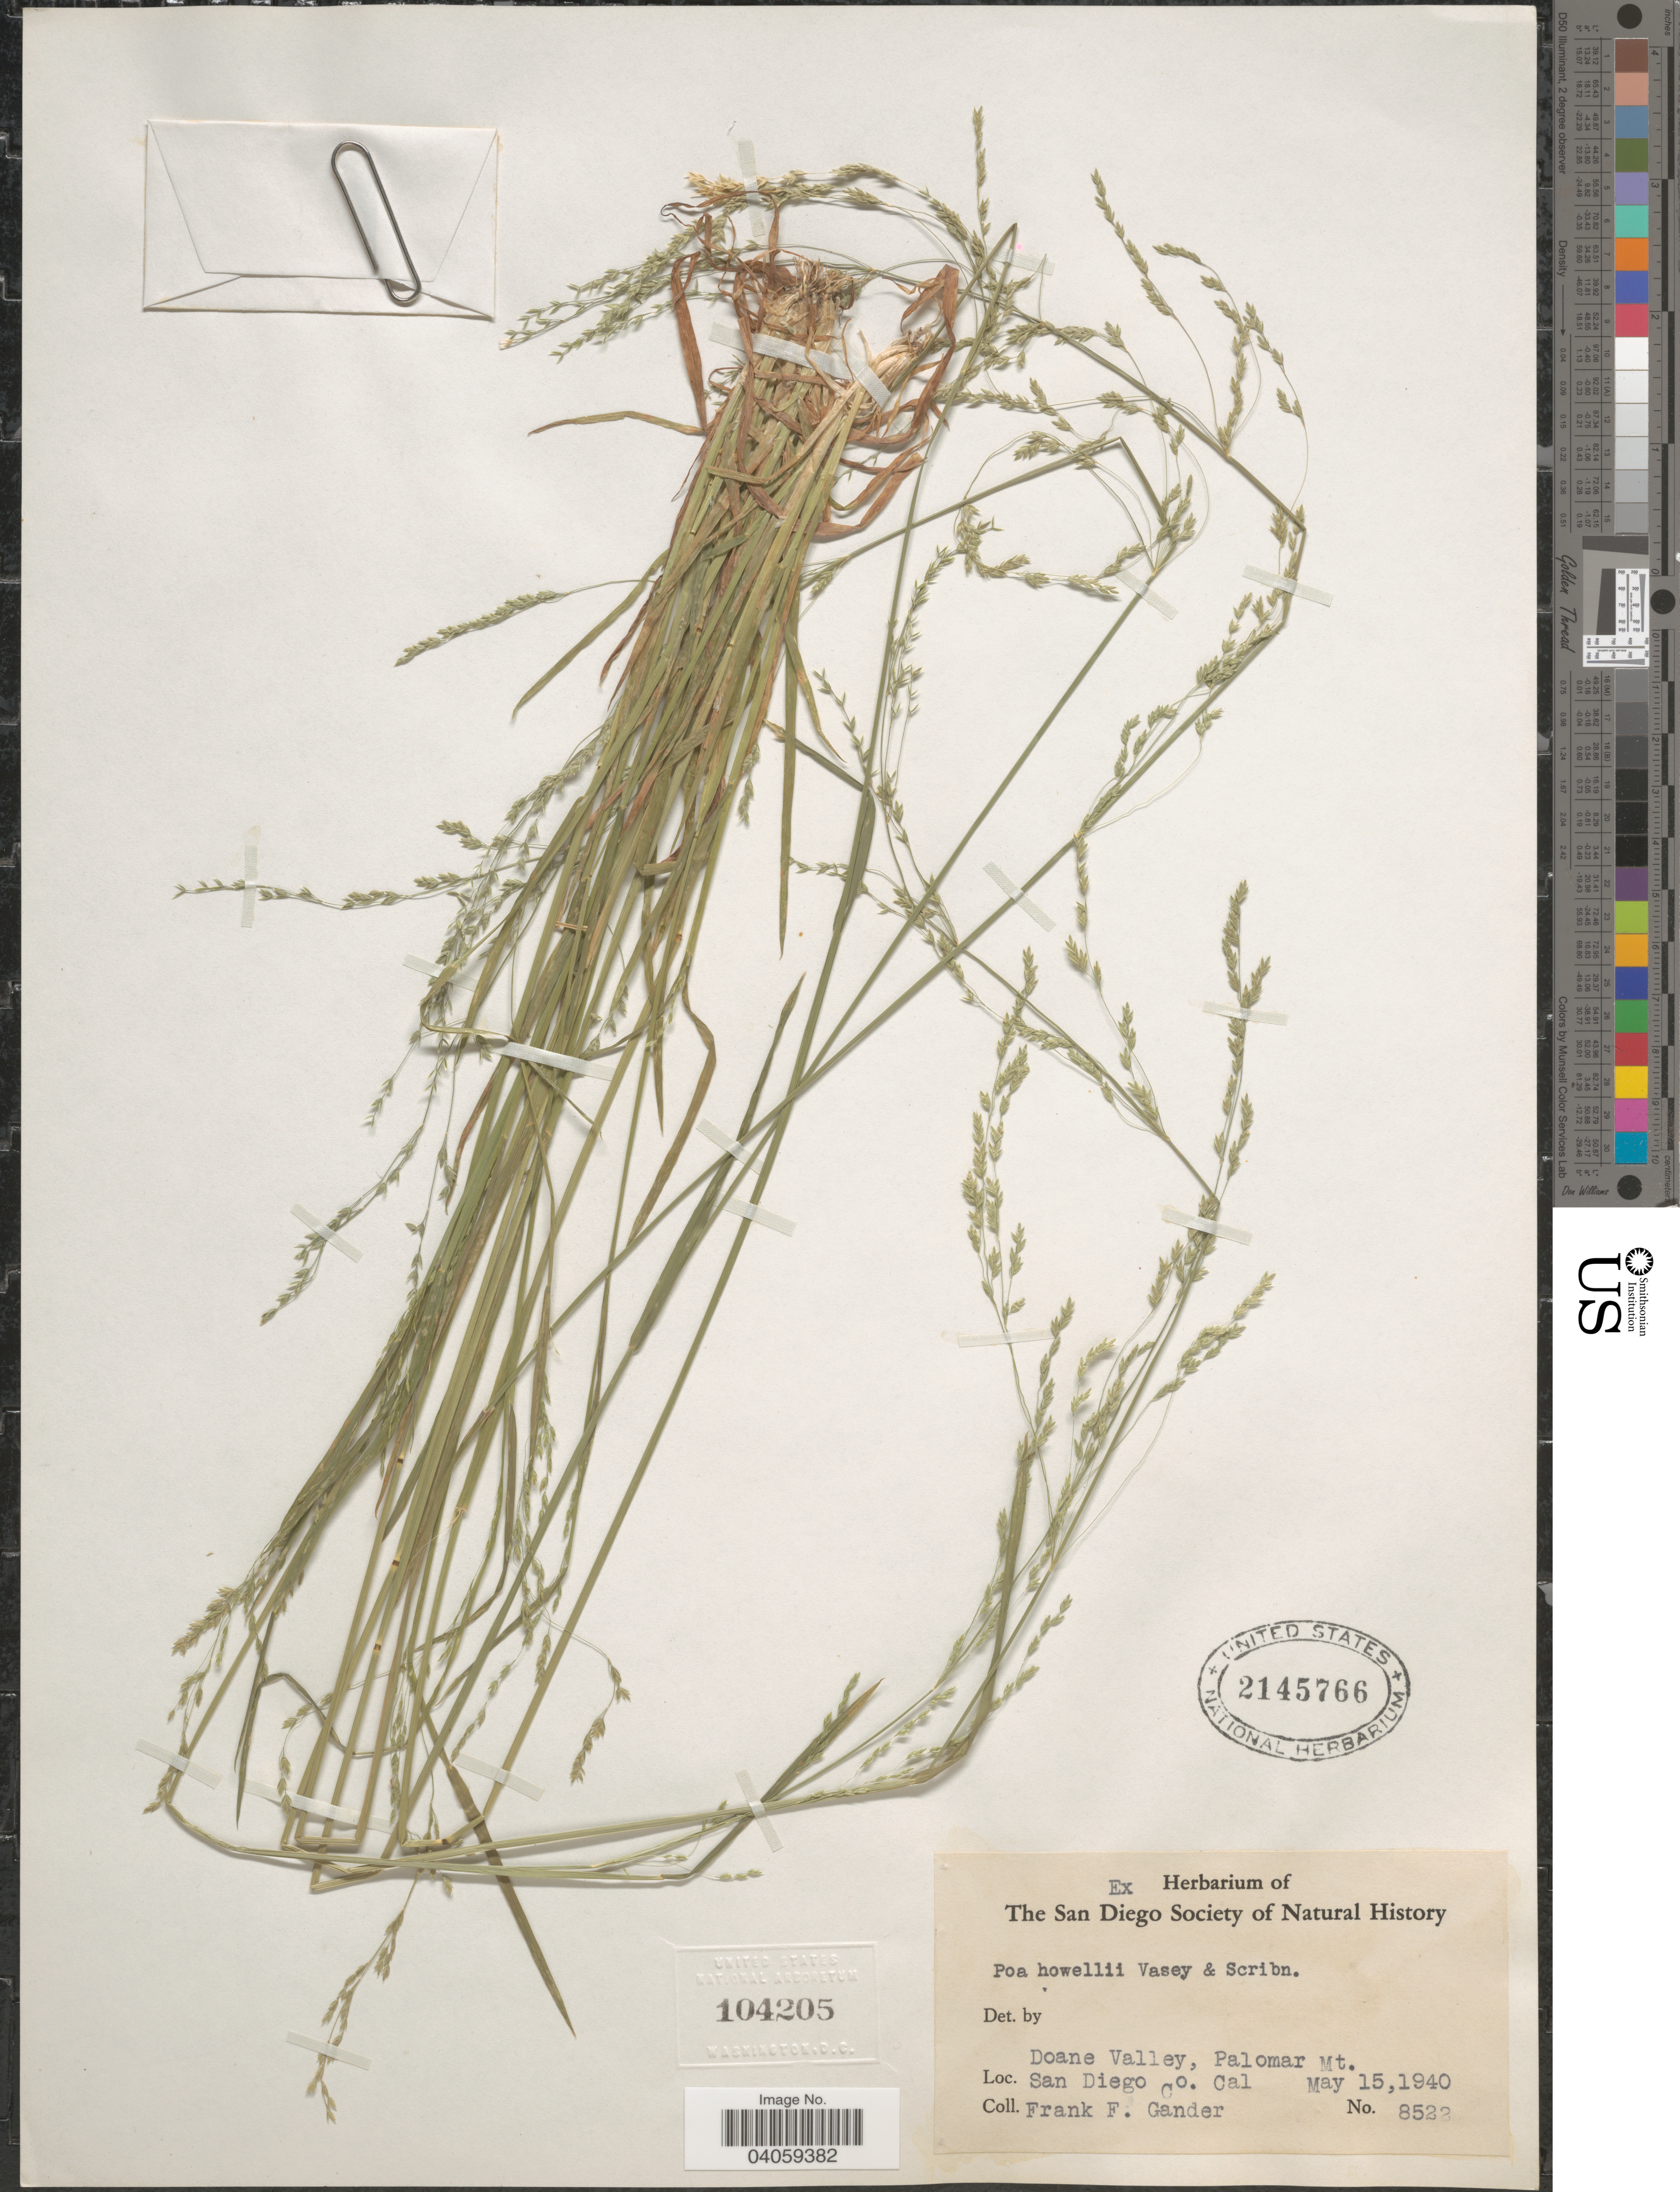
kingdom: Plantae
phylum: Tracheophyta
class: Liliopsida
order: Poales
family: Poaceae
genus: Poa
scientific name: Poa howellii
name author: Vasey & Scribn.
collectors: F. Gander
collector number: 8522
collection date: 1940-05-15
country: United States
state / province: California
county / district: San Diego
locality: Doane Valley, Palomar Mt. San Diego Co.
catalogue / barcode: US 2145766